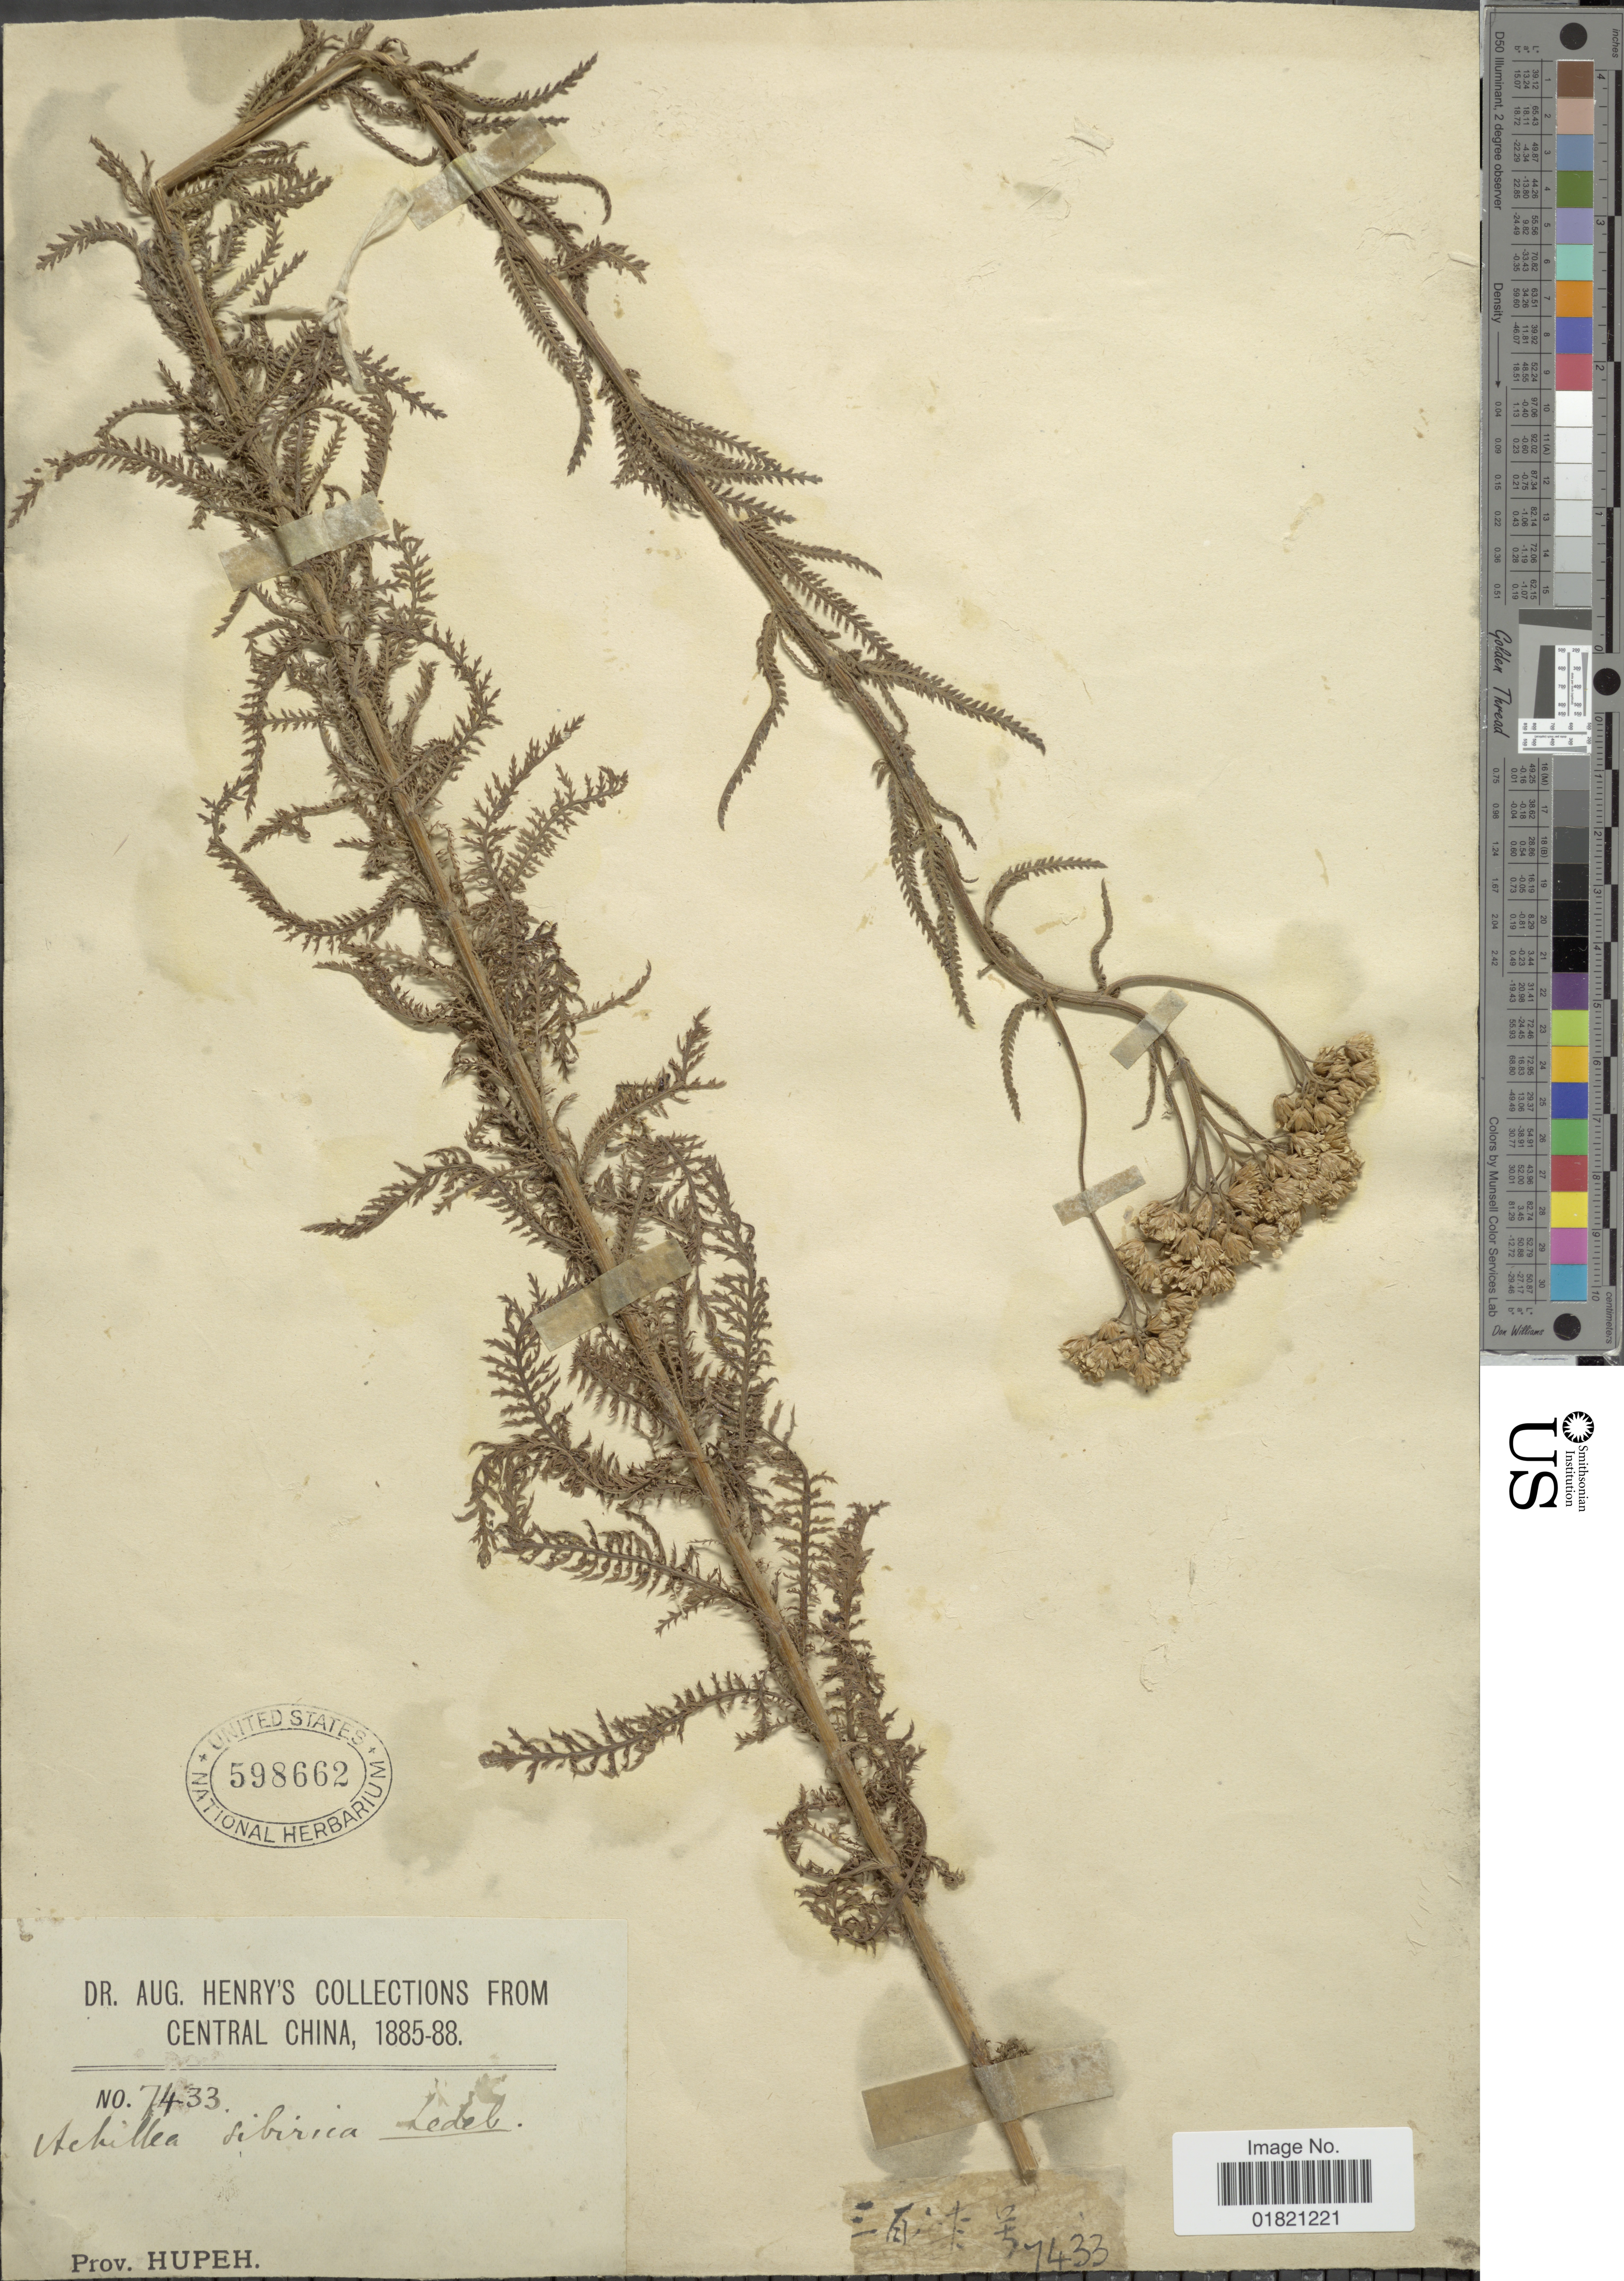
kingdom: Plantae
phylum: Tracheophyta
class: Magnoliopsida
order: Asterales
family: Asteraceae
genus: Achillea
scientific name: Achillea sibirica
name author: Ledeb.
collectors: A. Henry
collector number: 7433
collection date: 1885/1888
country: China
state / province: Hubei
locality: Prov. Hupeh. Central China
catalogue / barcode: US 598662